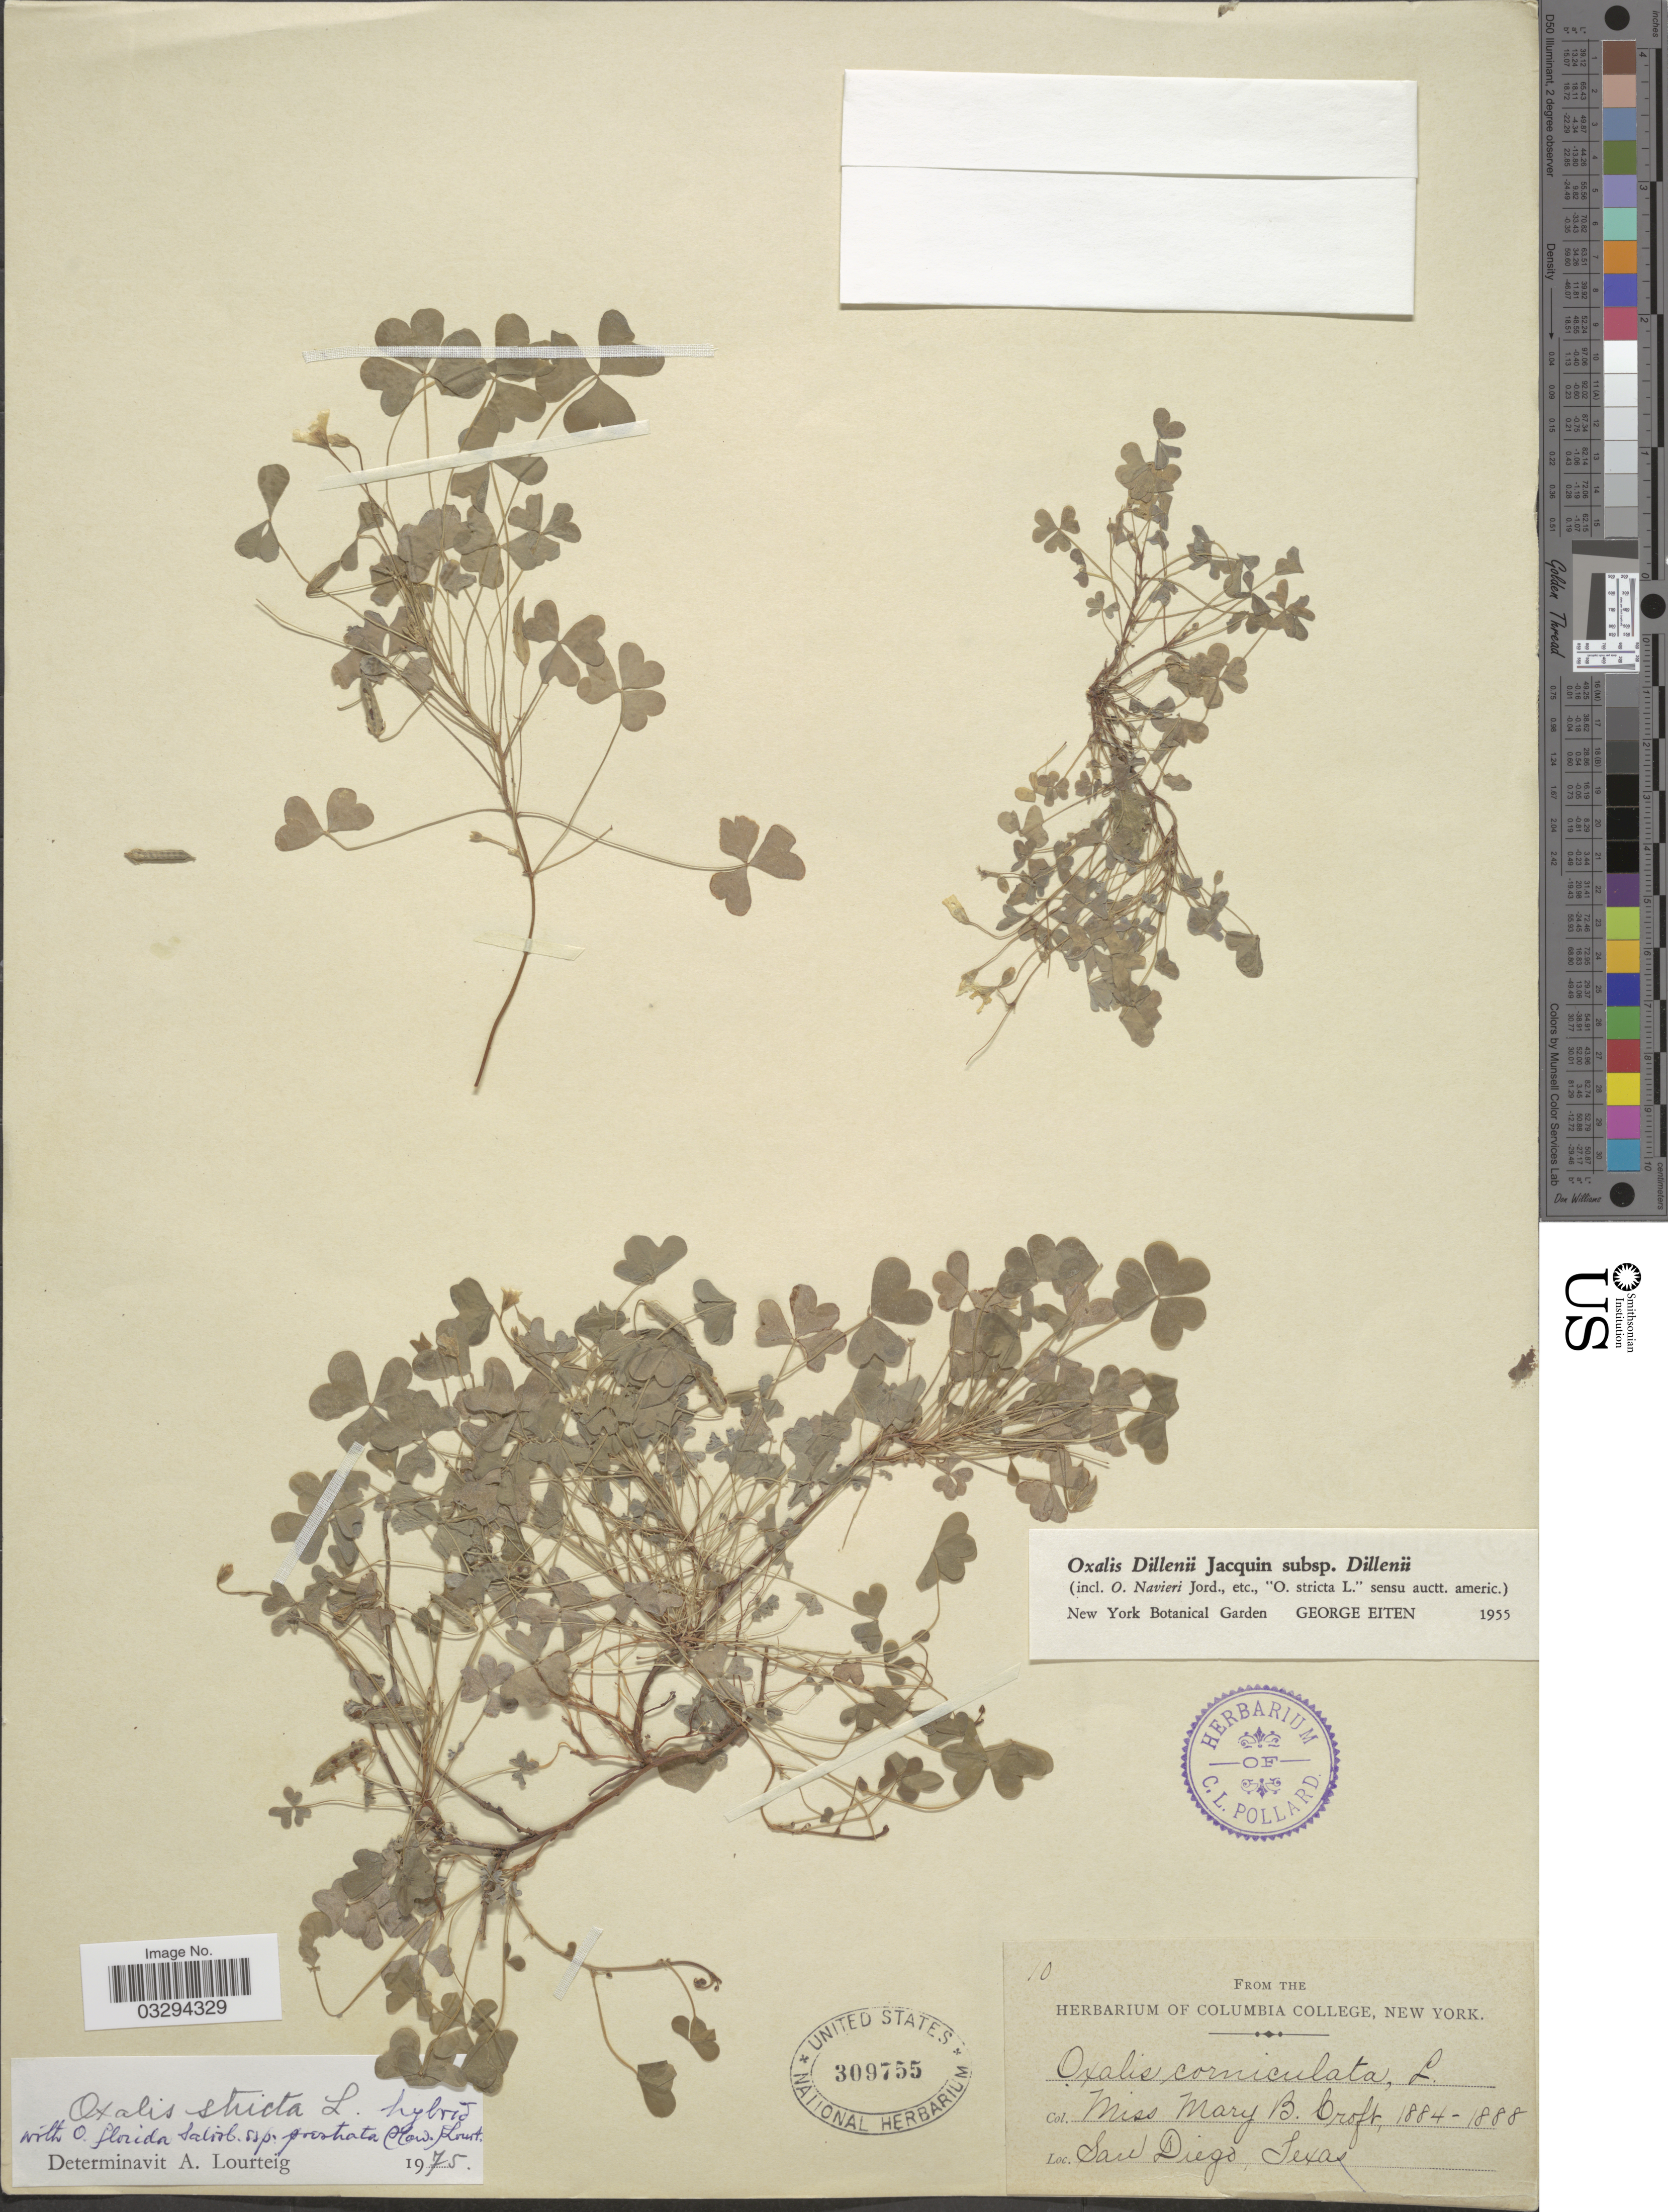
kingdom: Plantae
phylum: Tracheophyta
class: Magnoliopsida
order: Oxalidales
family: Oxalidaceae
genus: Oxalis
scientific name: Oxalis florida subsp. prostrata x O. stricta L.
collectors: M. Croft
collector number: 10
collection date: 1884/1888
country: United States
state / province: Texas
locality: San Diego.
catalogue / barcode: US 309755